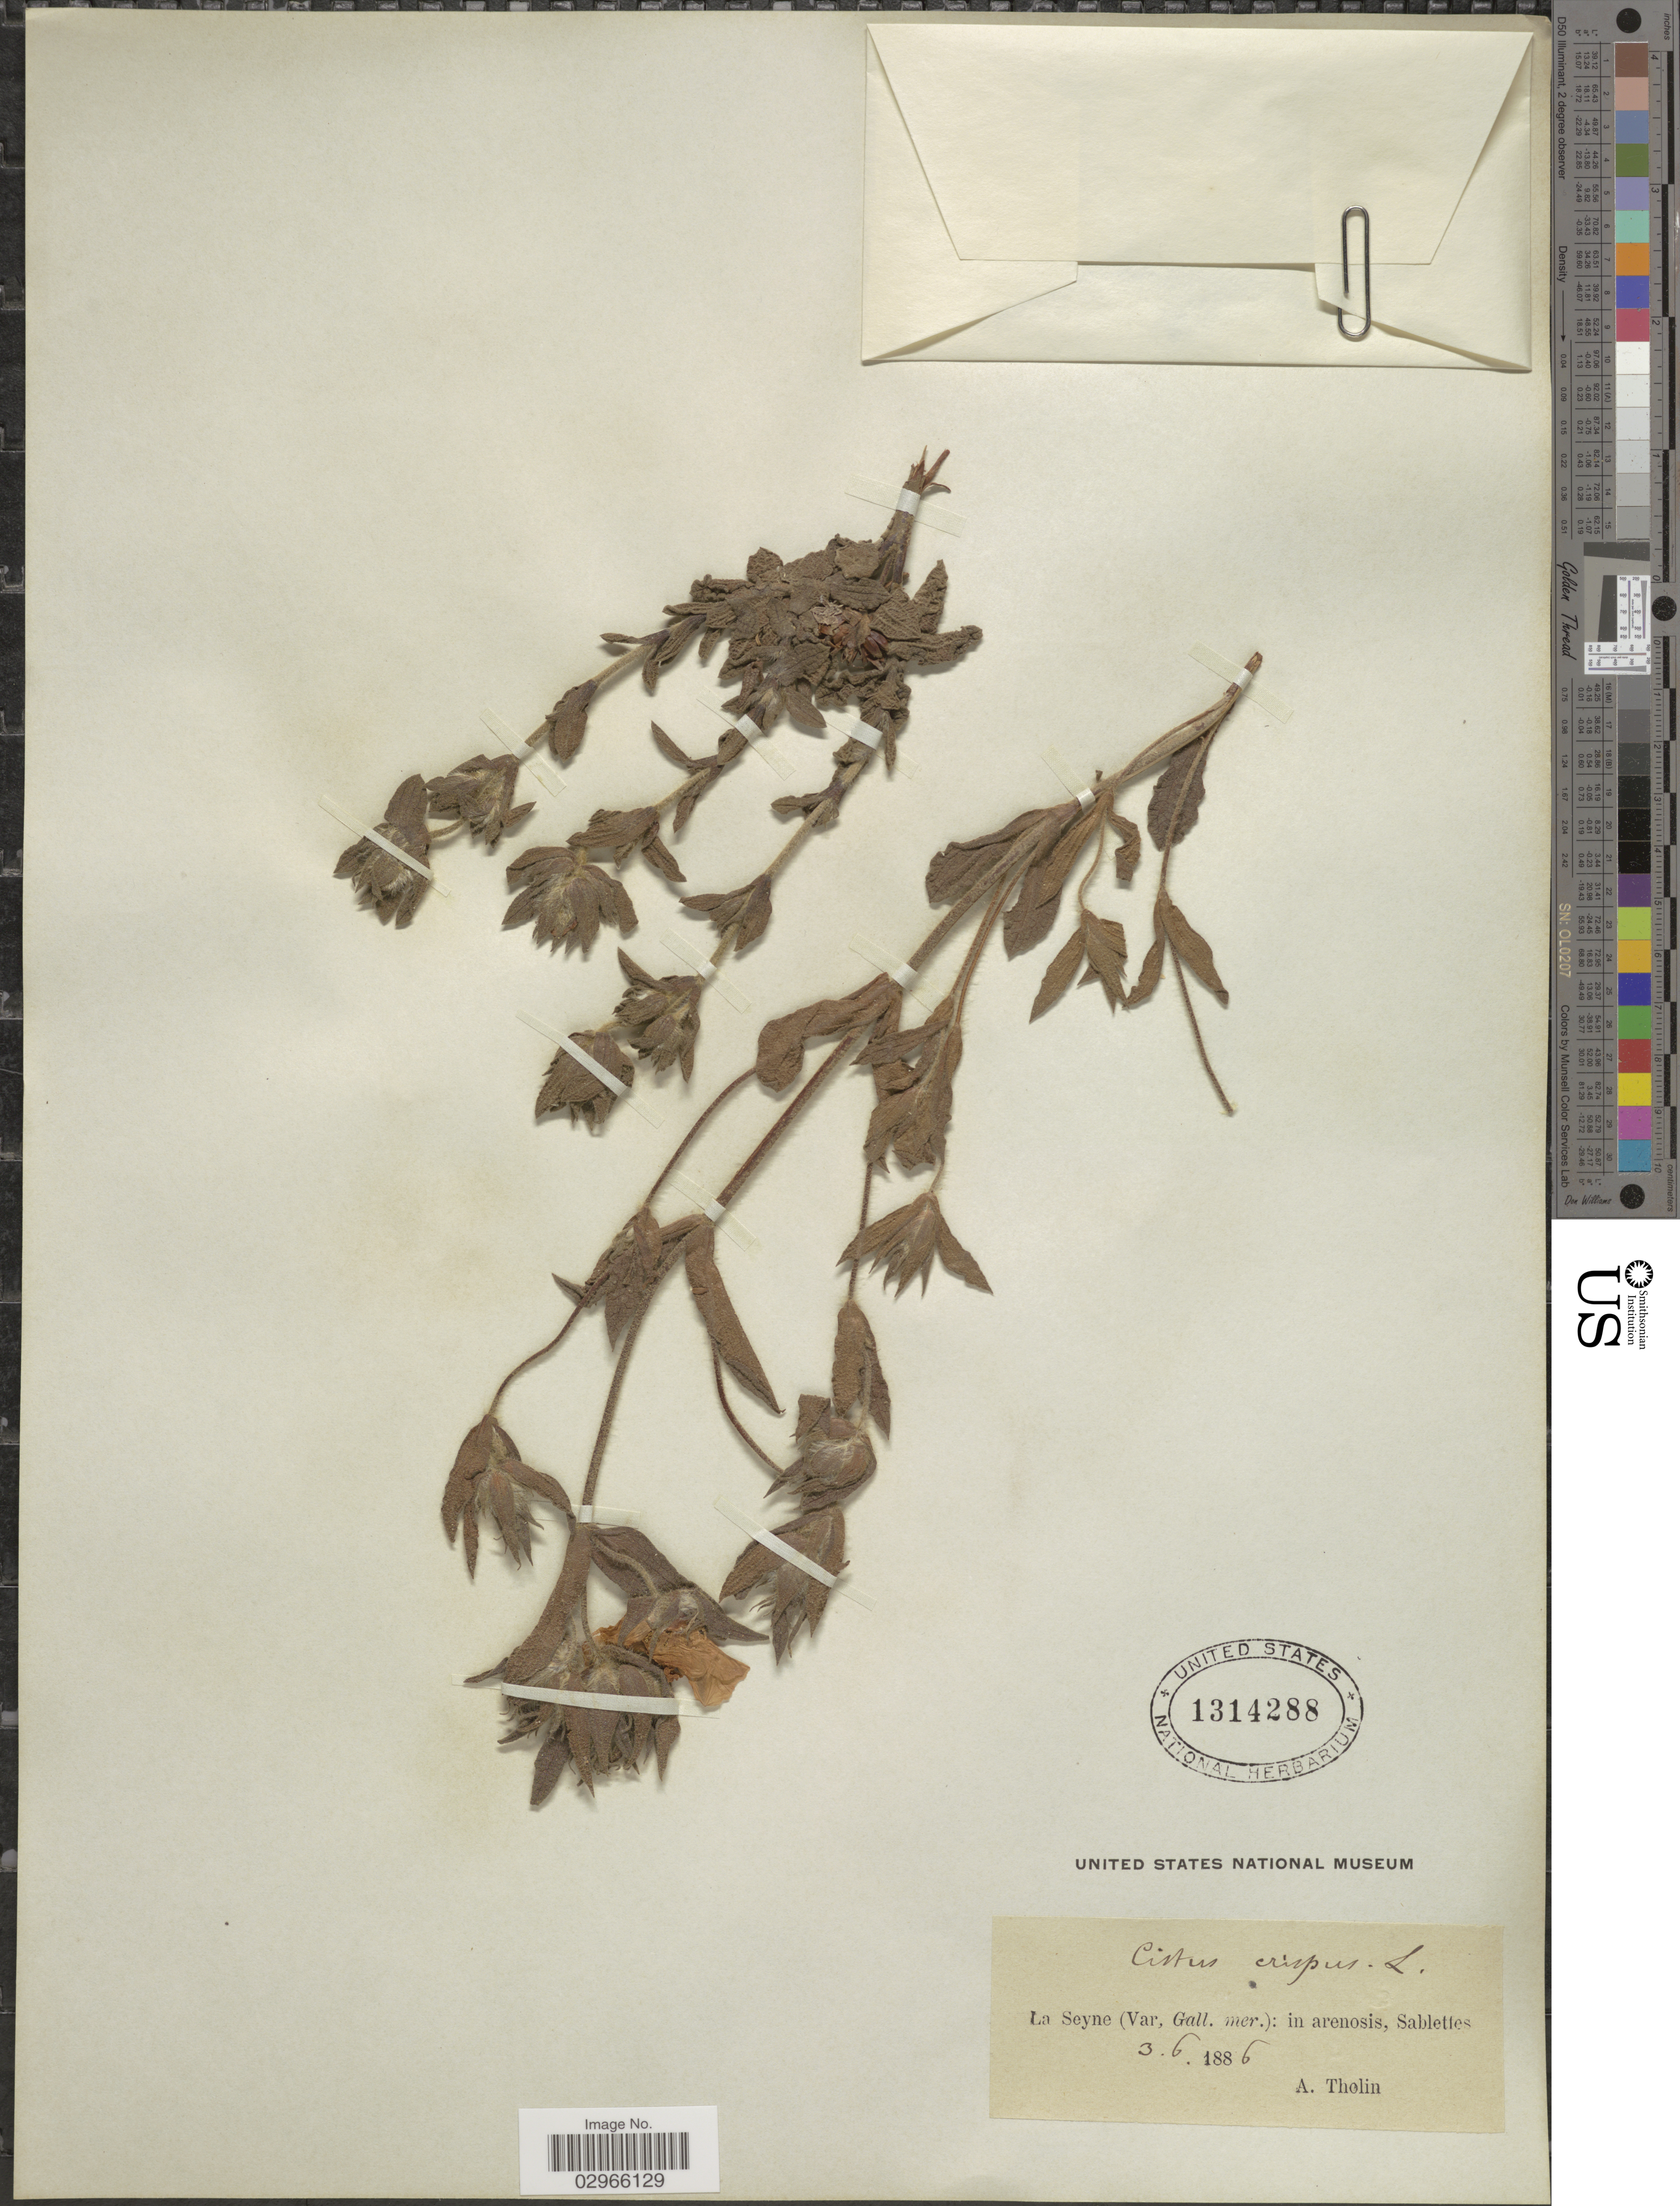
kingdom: Plantae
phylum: Tracheophyta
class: Magnoliopsida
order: Malvales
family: Cistaceae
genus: Cistus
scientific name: Cistus crispus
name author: L.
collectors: A. Tholin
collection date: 1886-06-03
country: France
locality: La Seyne (Var, Gall. mer.): in arenosis, Sablettes.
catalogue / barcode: US 1314288